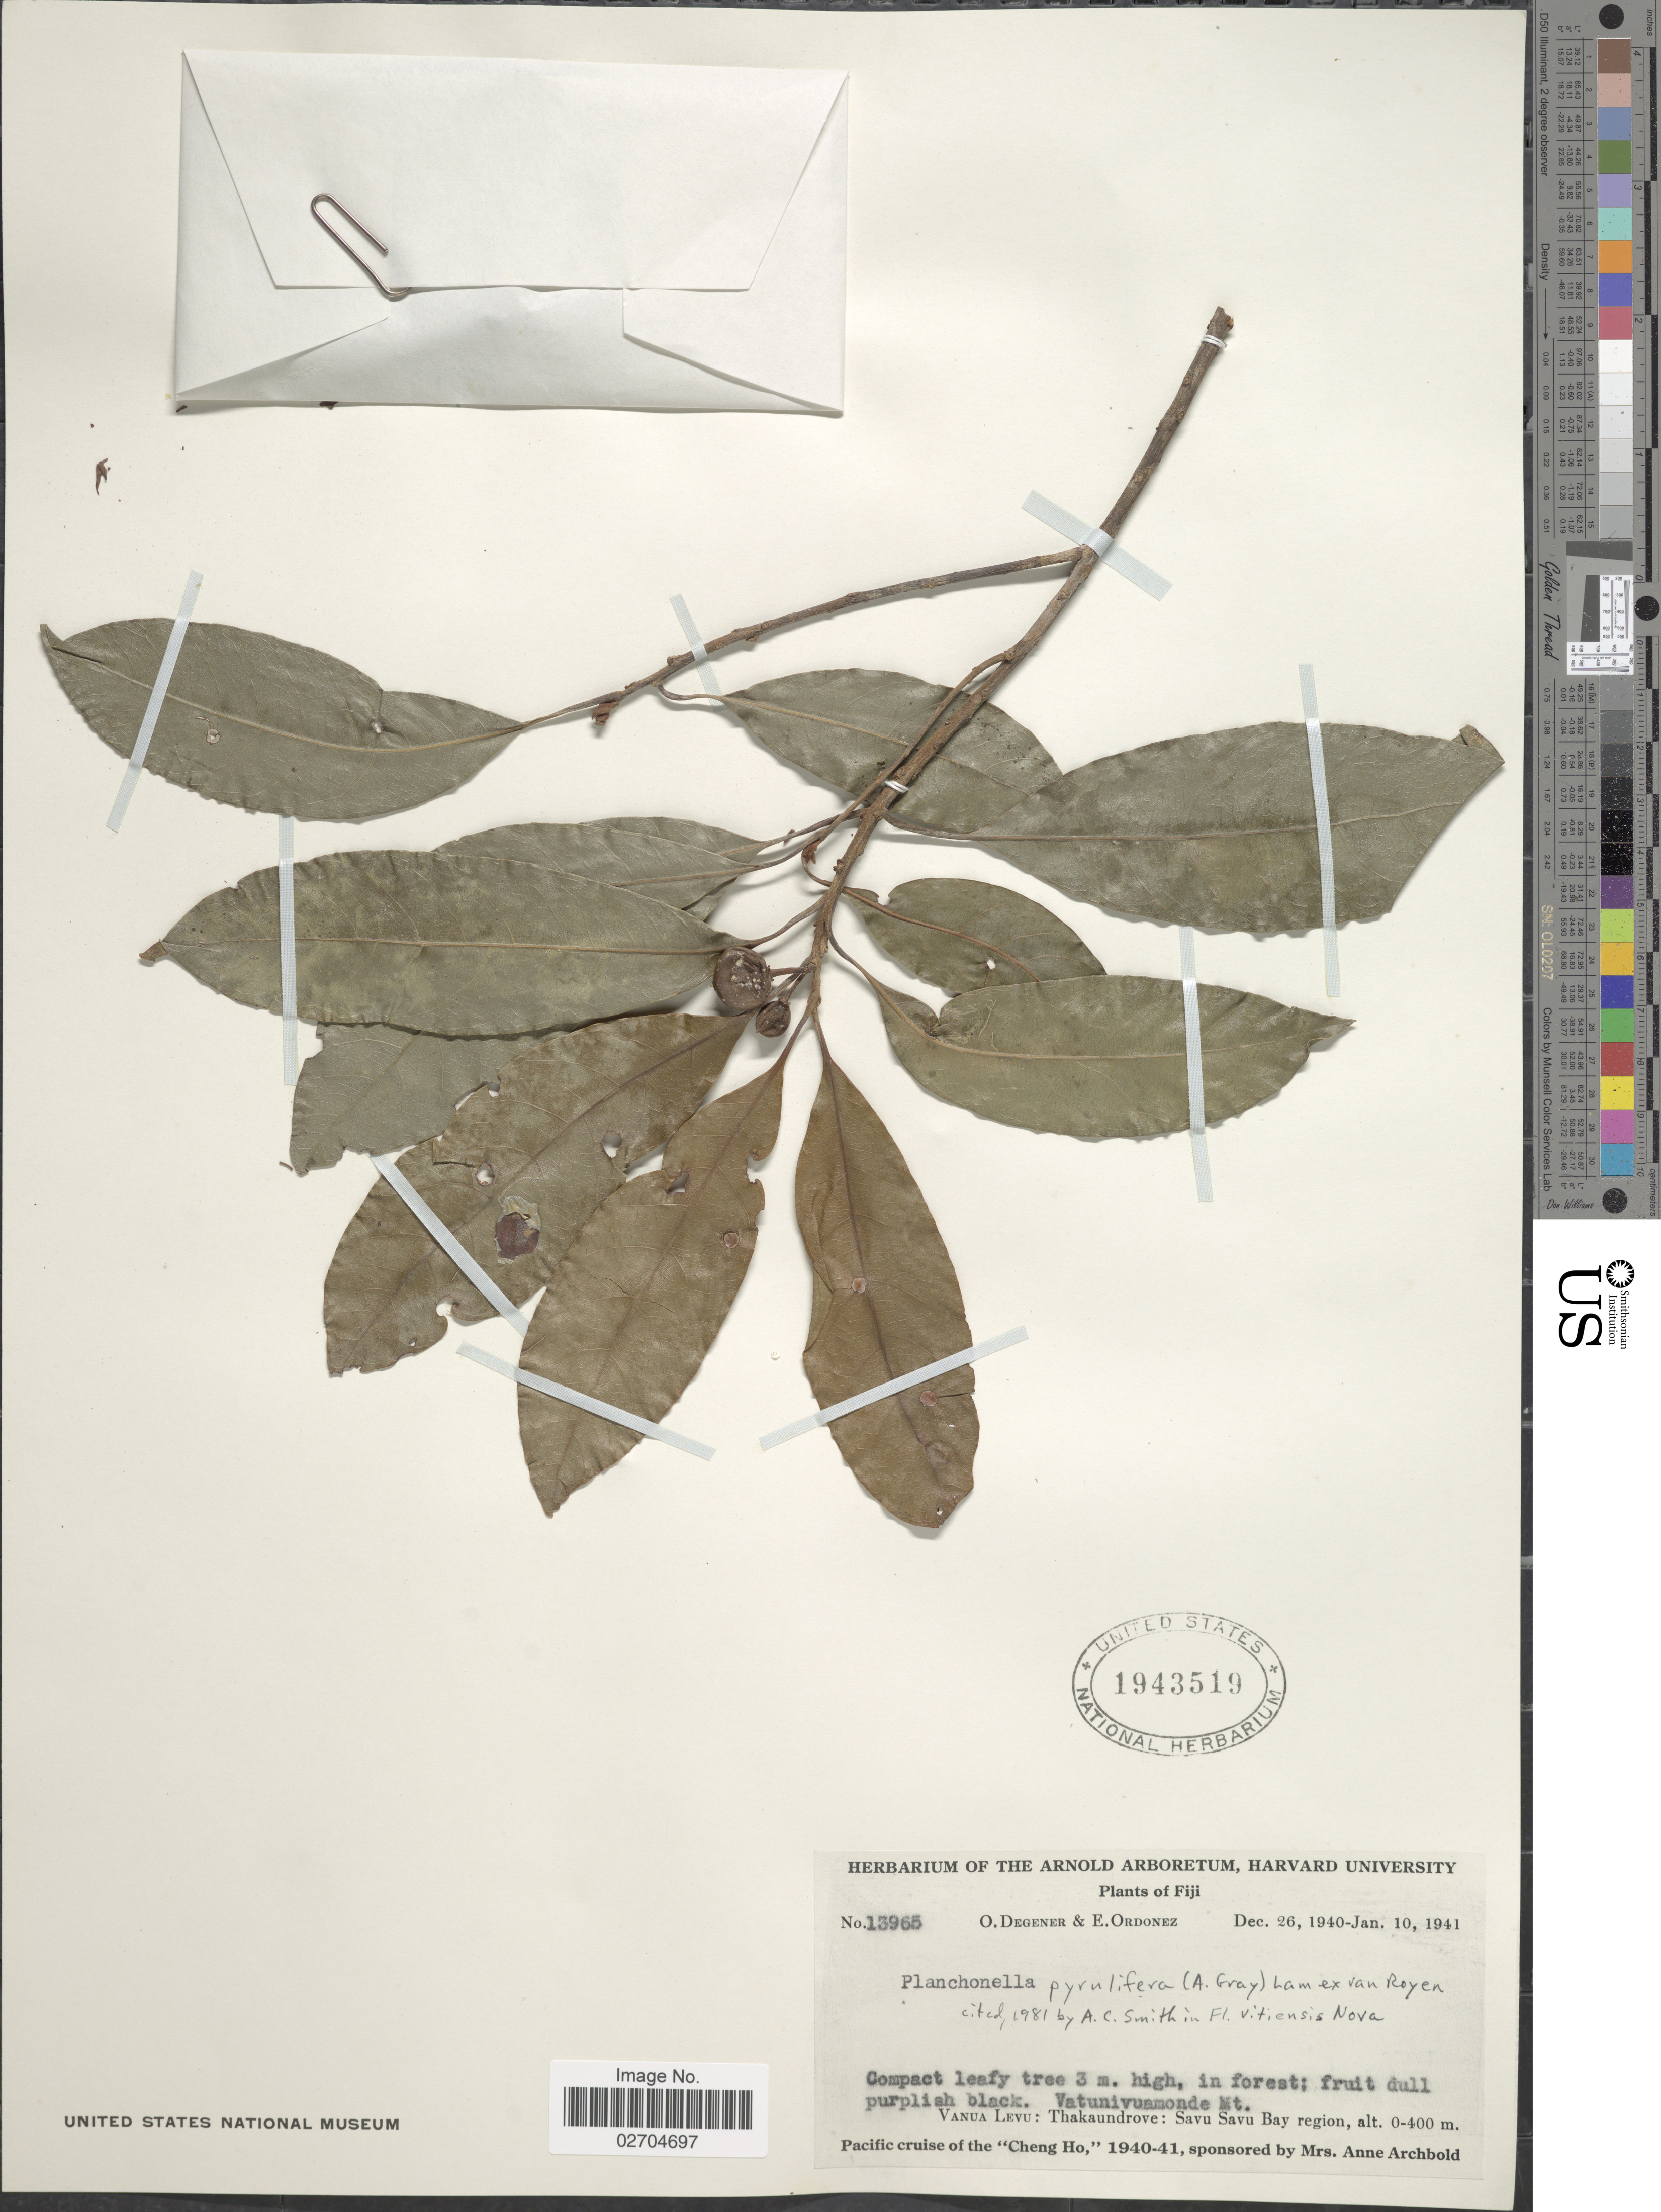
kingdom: Plantae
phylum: Tracheophyta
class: Magnoliopsida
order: Ericales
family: Sapotaceae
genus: Planchonella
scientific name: Planchonella pyrulifera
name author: (A. Gray) H.J. Lam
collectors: O. Degener & E. Ordonez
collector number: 13965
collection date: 1940-12-26/1941-01-10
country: Fiji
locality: Vatunivuamonde Mt. Vanua Levu: Thakaundrove: Savu Savu Bay region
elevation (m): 0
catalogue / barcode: US 1943519